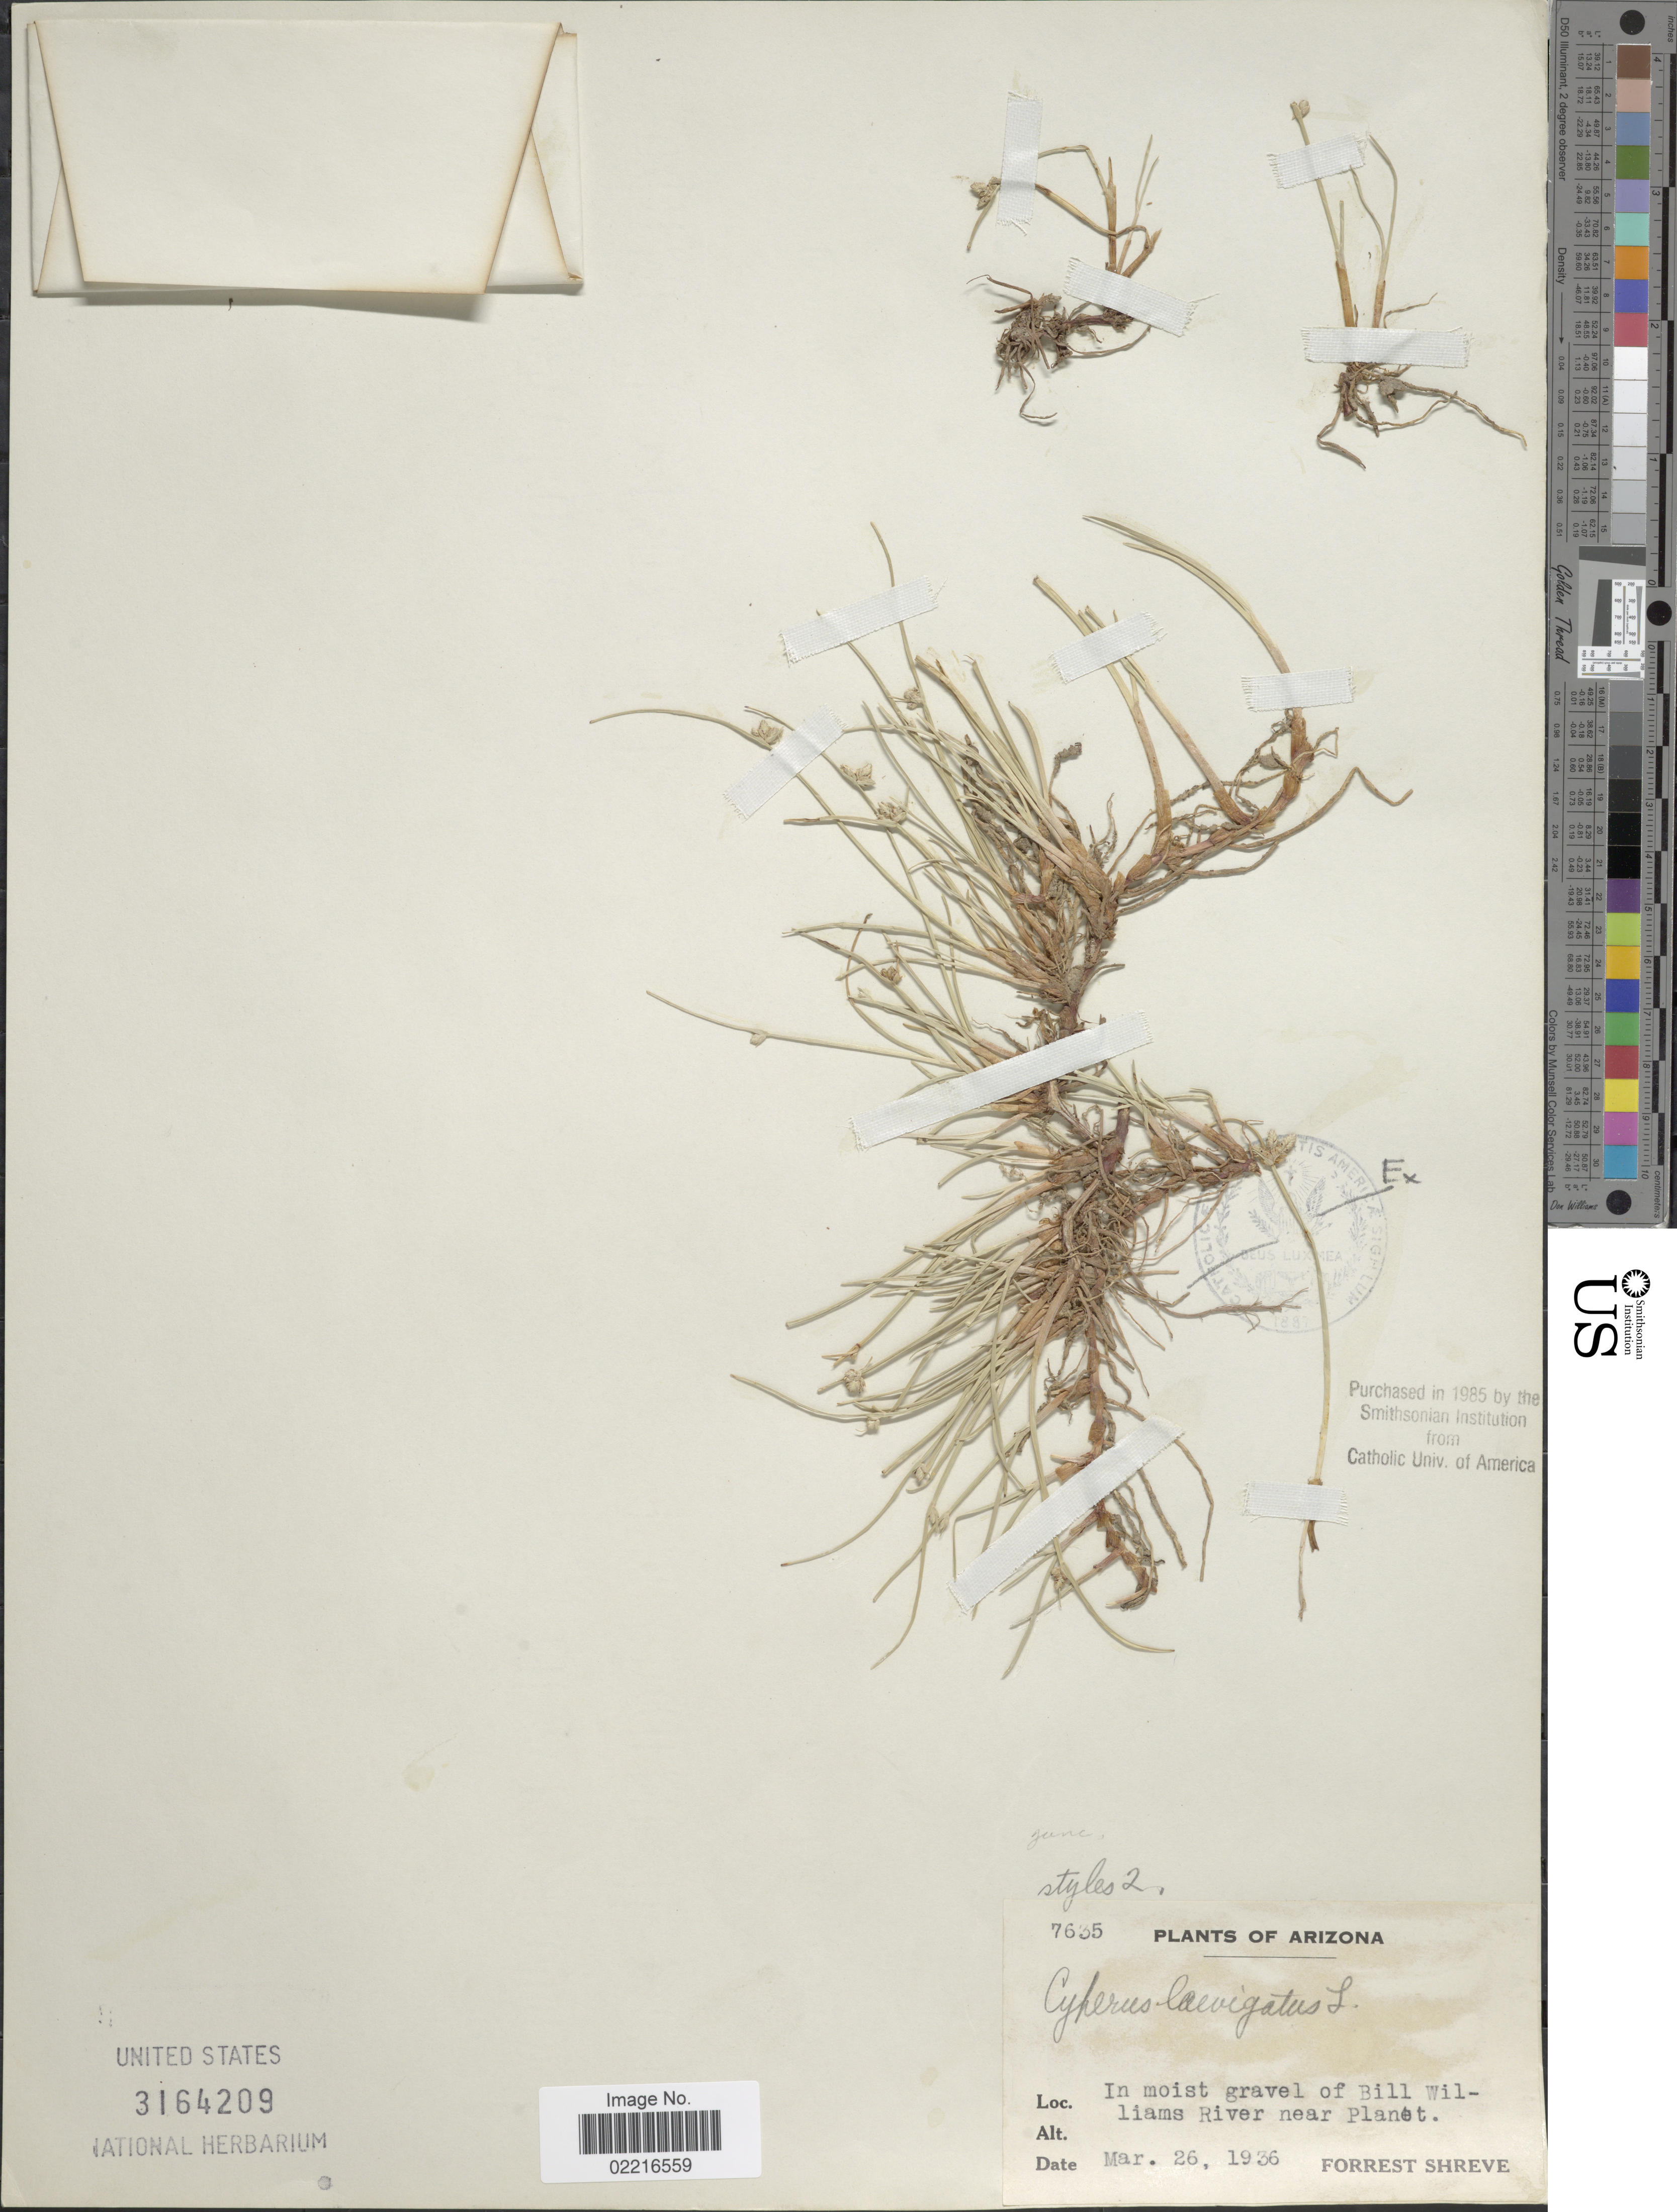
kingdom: Plantae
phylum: Tracheophyta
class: Liliopsida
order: Poales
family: Cyperaceae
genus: Cyperus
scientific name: Cyperus laevigatus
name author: L.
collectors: F. Shreve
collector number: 7635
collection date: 1936-03-26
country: United States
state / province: Arizona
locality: Bill Williams River near Planet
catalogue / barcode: US 3164209